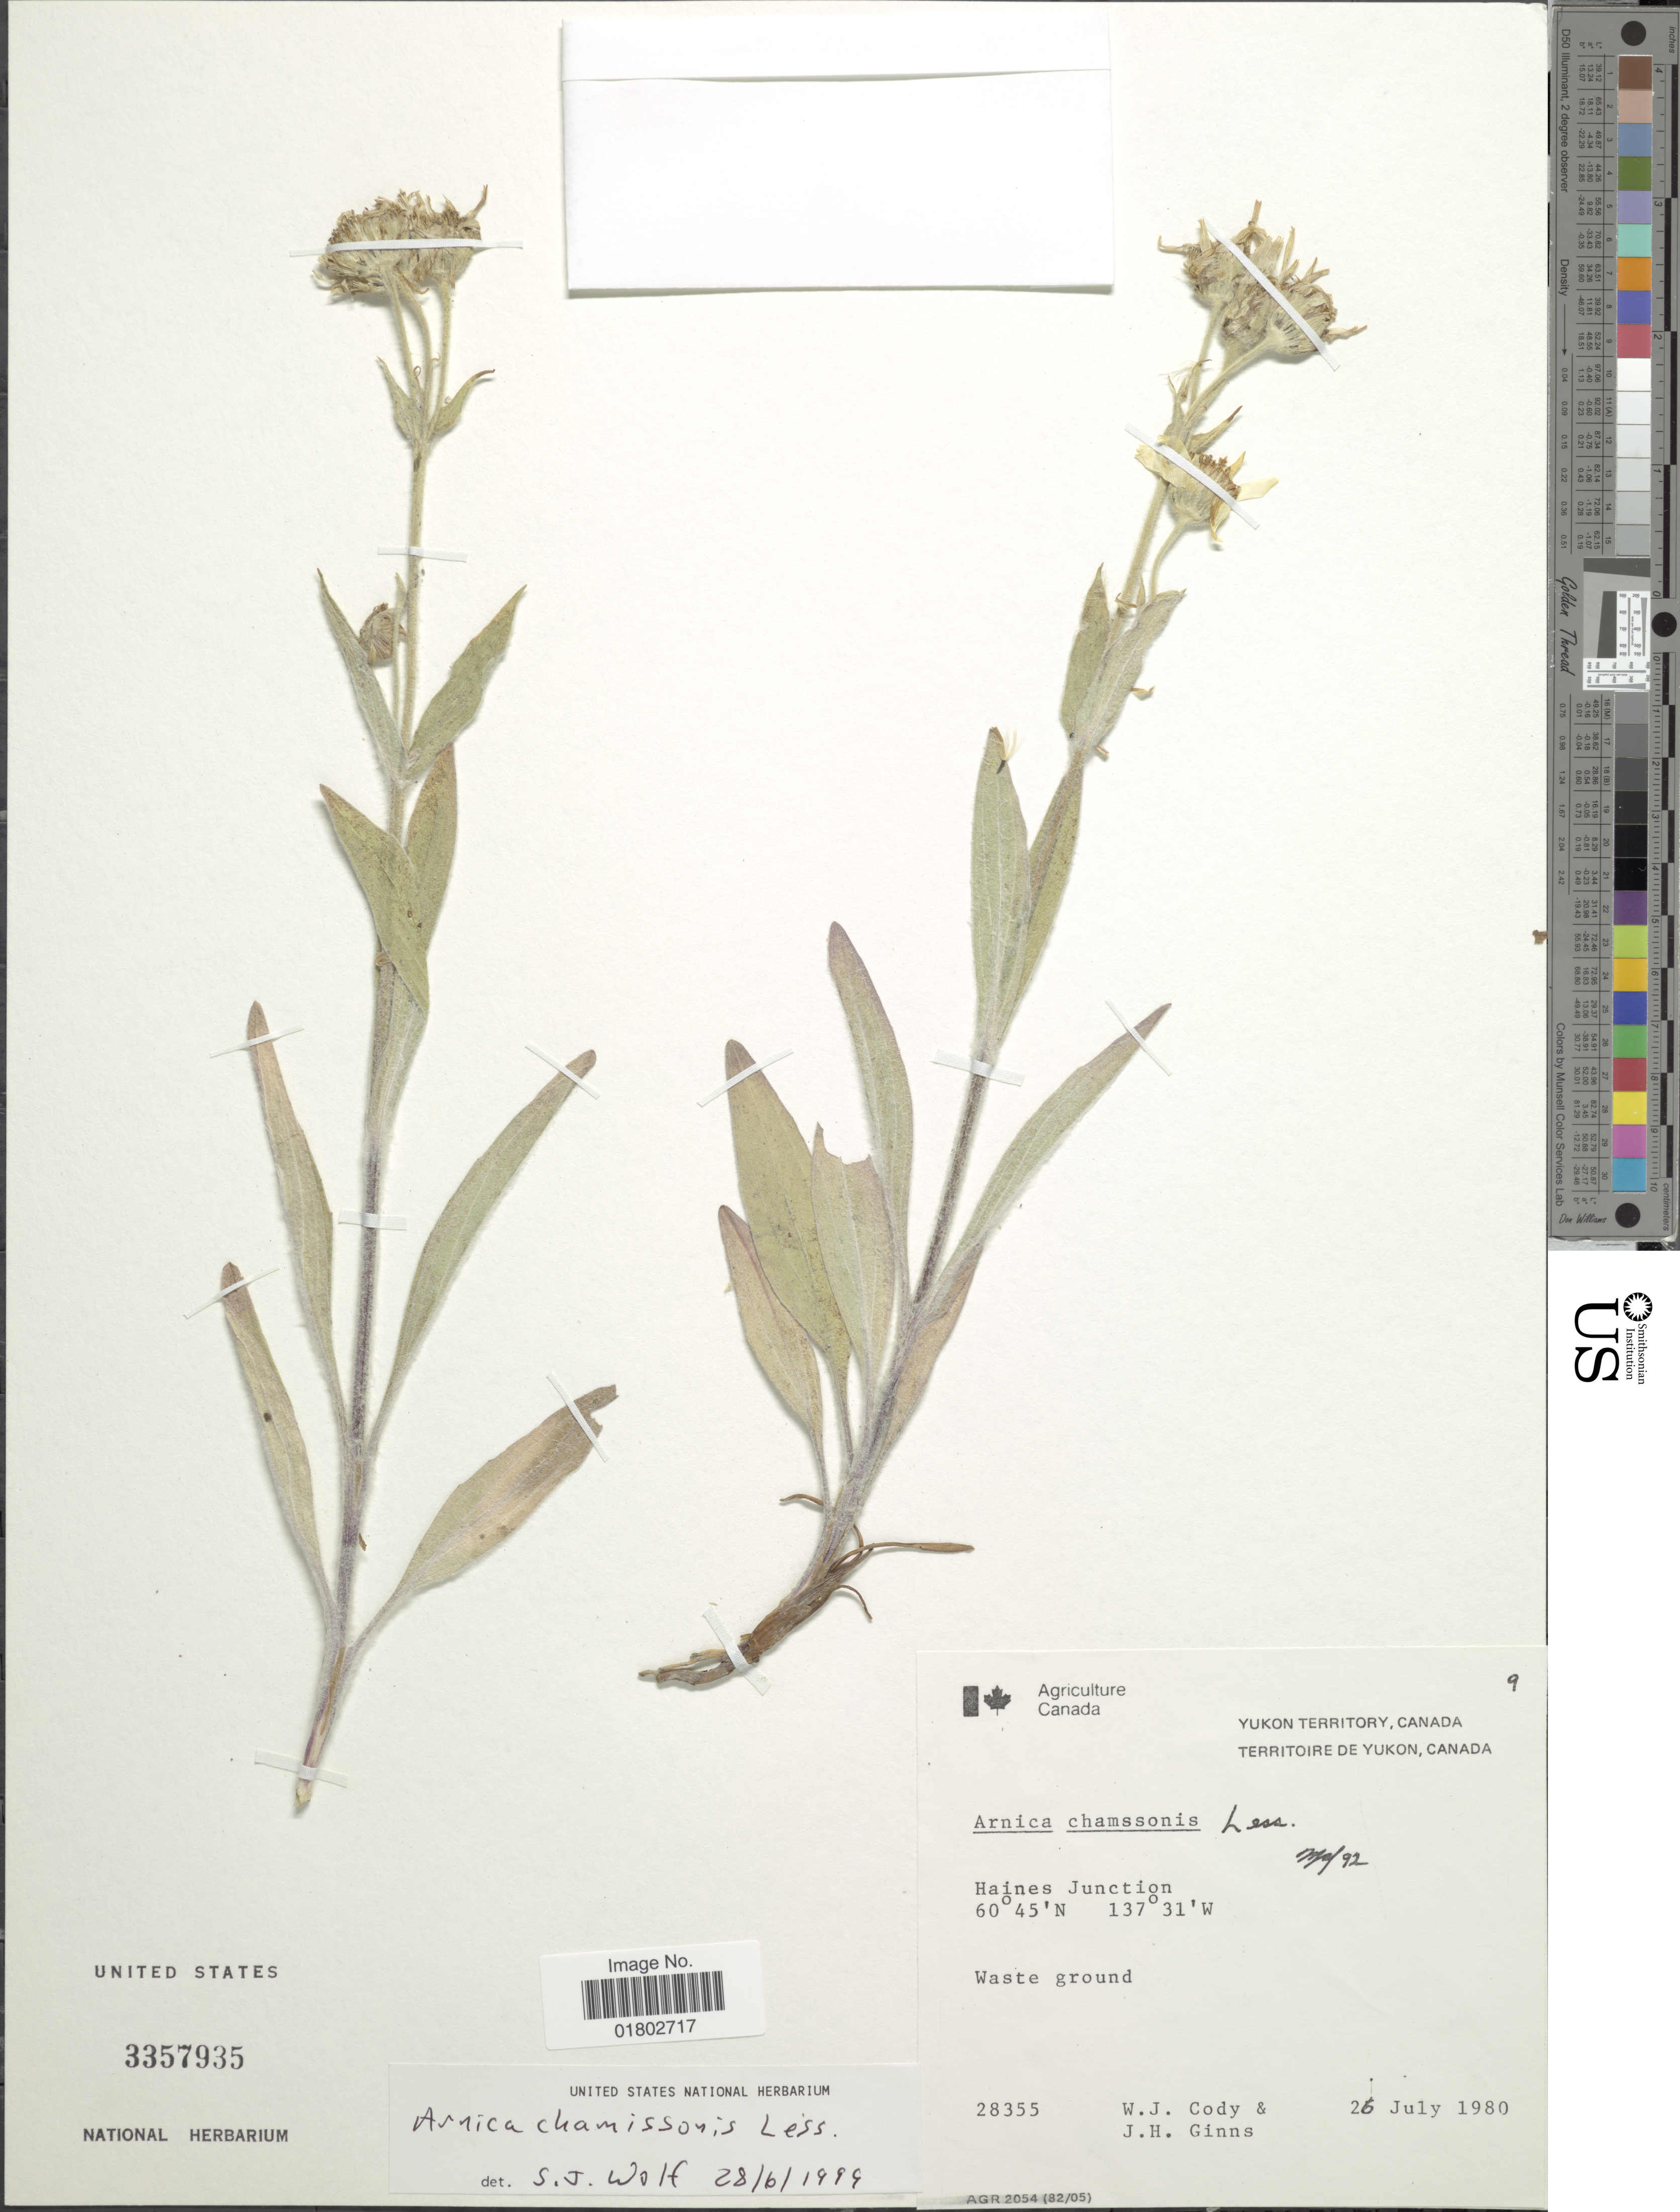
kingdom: Plantae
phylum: Tracheophyta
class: Magnoliopsida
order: Asterales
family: Asteraceae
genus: Arnica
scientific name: Arnica chamissonis subsp. genuina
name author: Maguire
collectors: W. Cody & J. Ginns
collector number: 28355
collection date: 1980-07-26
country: Canada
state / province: Yukon Territory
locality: Haines Junction, Waste ground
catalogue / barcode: US 3357935